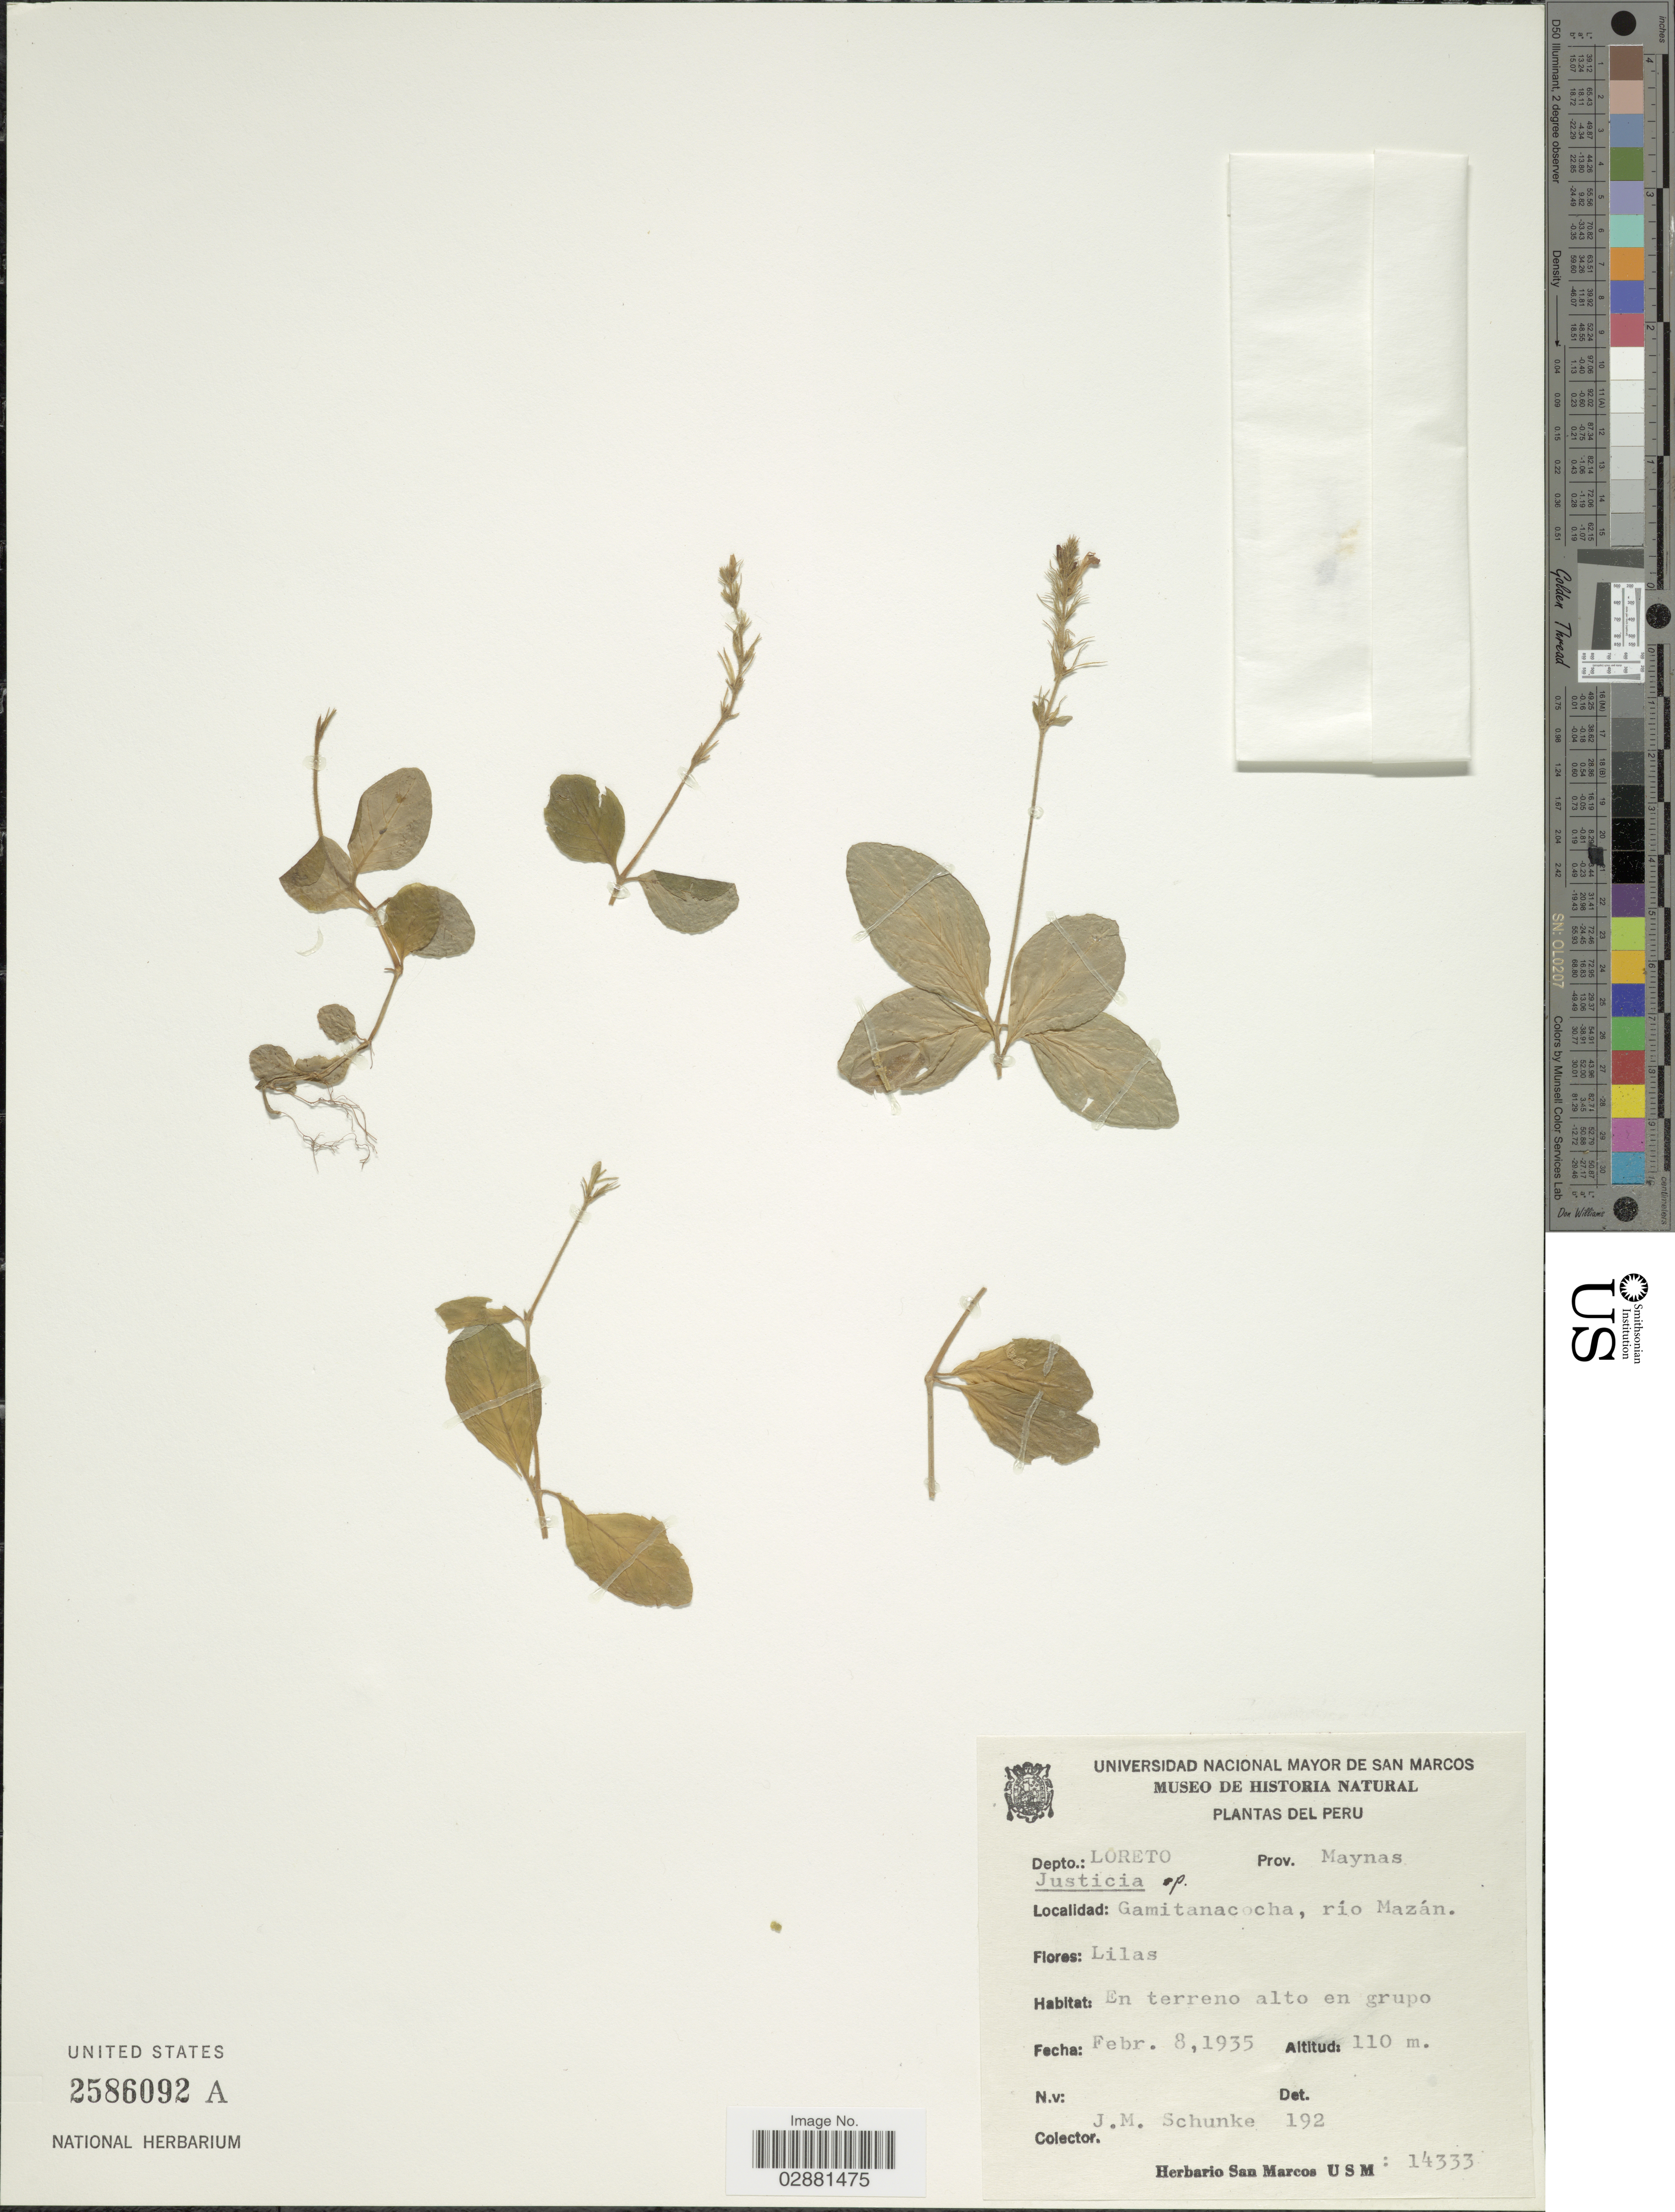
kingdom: Plantae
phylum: Tracheophyta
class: Magnoliopsida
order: Lamiales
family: Acanthaceae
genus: Justicia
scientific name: Justicia sp.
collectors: J. M. Schunke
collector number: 192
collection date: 1935-02-08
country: Peru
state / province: Loreto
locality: Depto. Loreto, Prov. Maynas, Gamitanacocha, rio Mazán.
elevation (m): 110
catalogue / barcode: US 2586092A